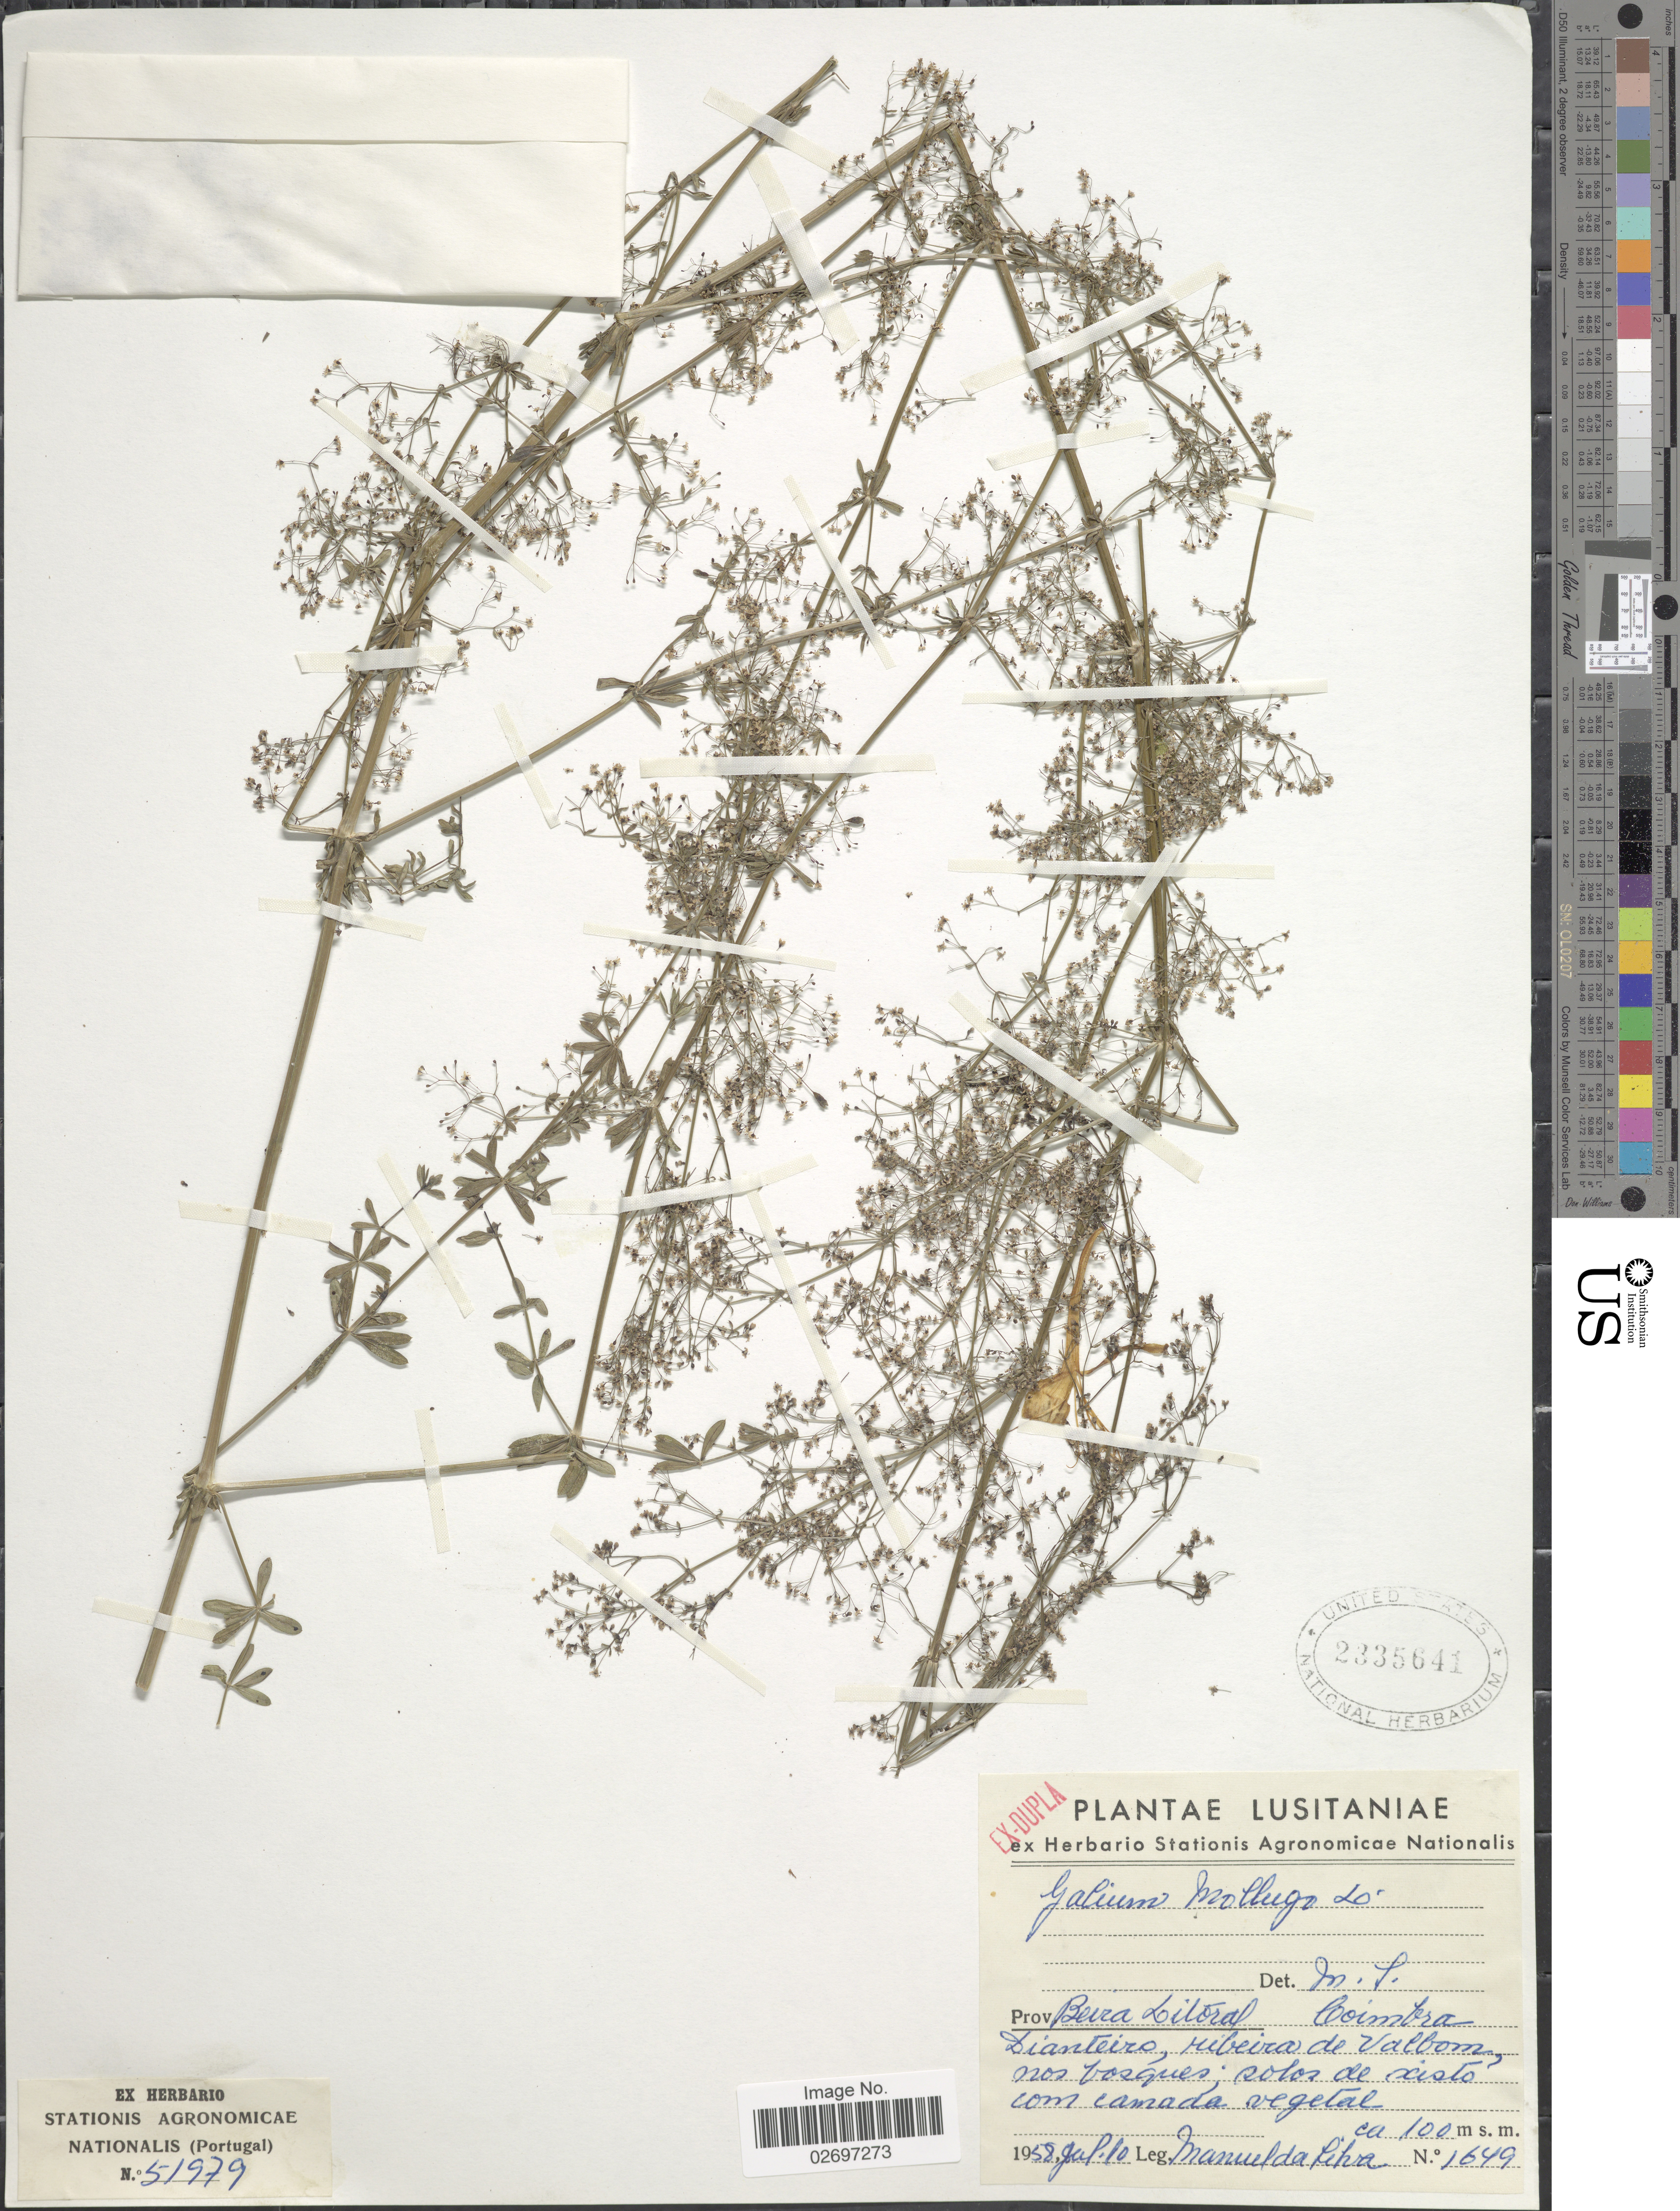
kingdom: Plantae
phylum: Tracheophyta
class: Magnoliopsida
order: Gentianales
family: Rubiaceae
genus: Galium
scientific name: Galium mollugo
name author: L.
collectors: M. Liha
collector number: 1649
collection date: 1958-07-10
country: Portugal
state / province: Coimbra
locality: Lusitaniae. Prov. Beira Litoral Coimbra Lianteiro, ribeira de Valbom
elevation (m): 100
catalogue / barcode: US 2335641